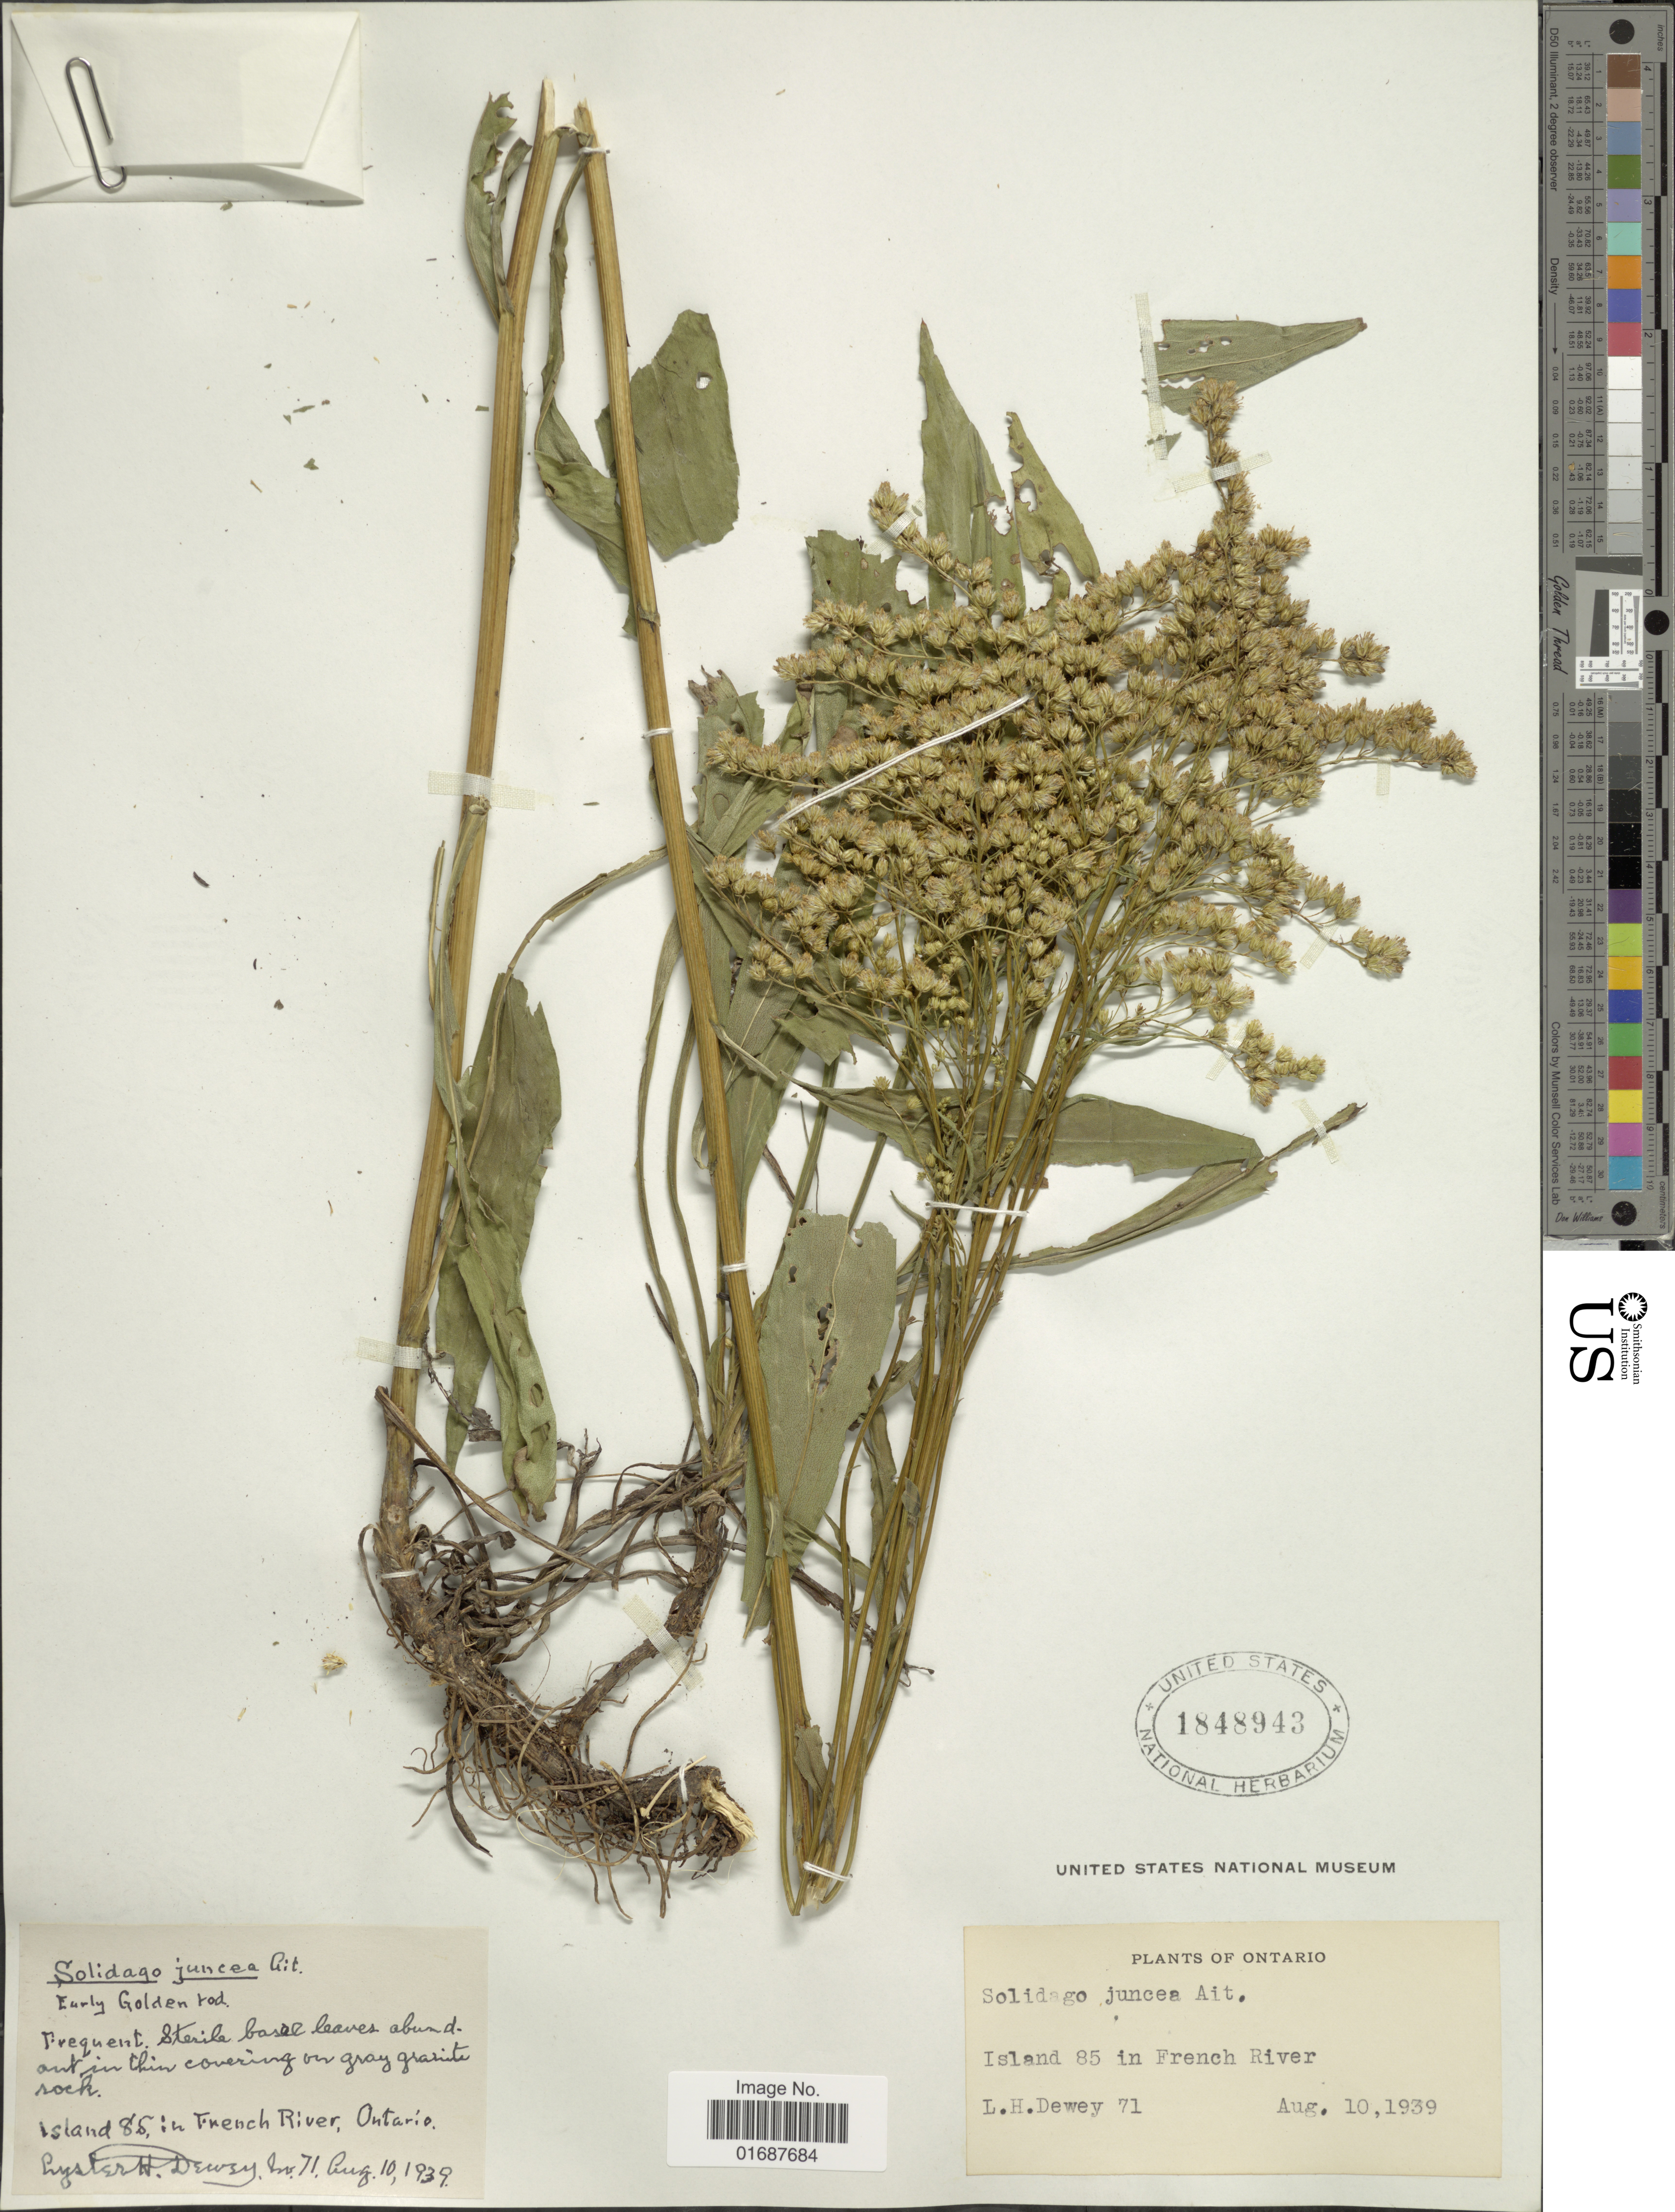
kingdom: Plantae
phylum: Tracheophyta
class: Magnoliopsida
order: Asterales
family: Asteraceae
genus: Solidago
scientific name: Solidago juncea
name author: Aiton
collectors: L. H. Dewey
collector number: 71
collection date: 1939-08-10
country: Canada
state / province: Ontario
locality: Island 85 in French River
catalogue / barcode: US 1848943